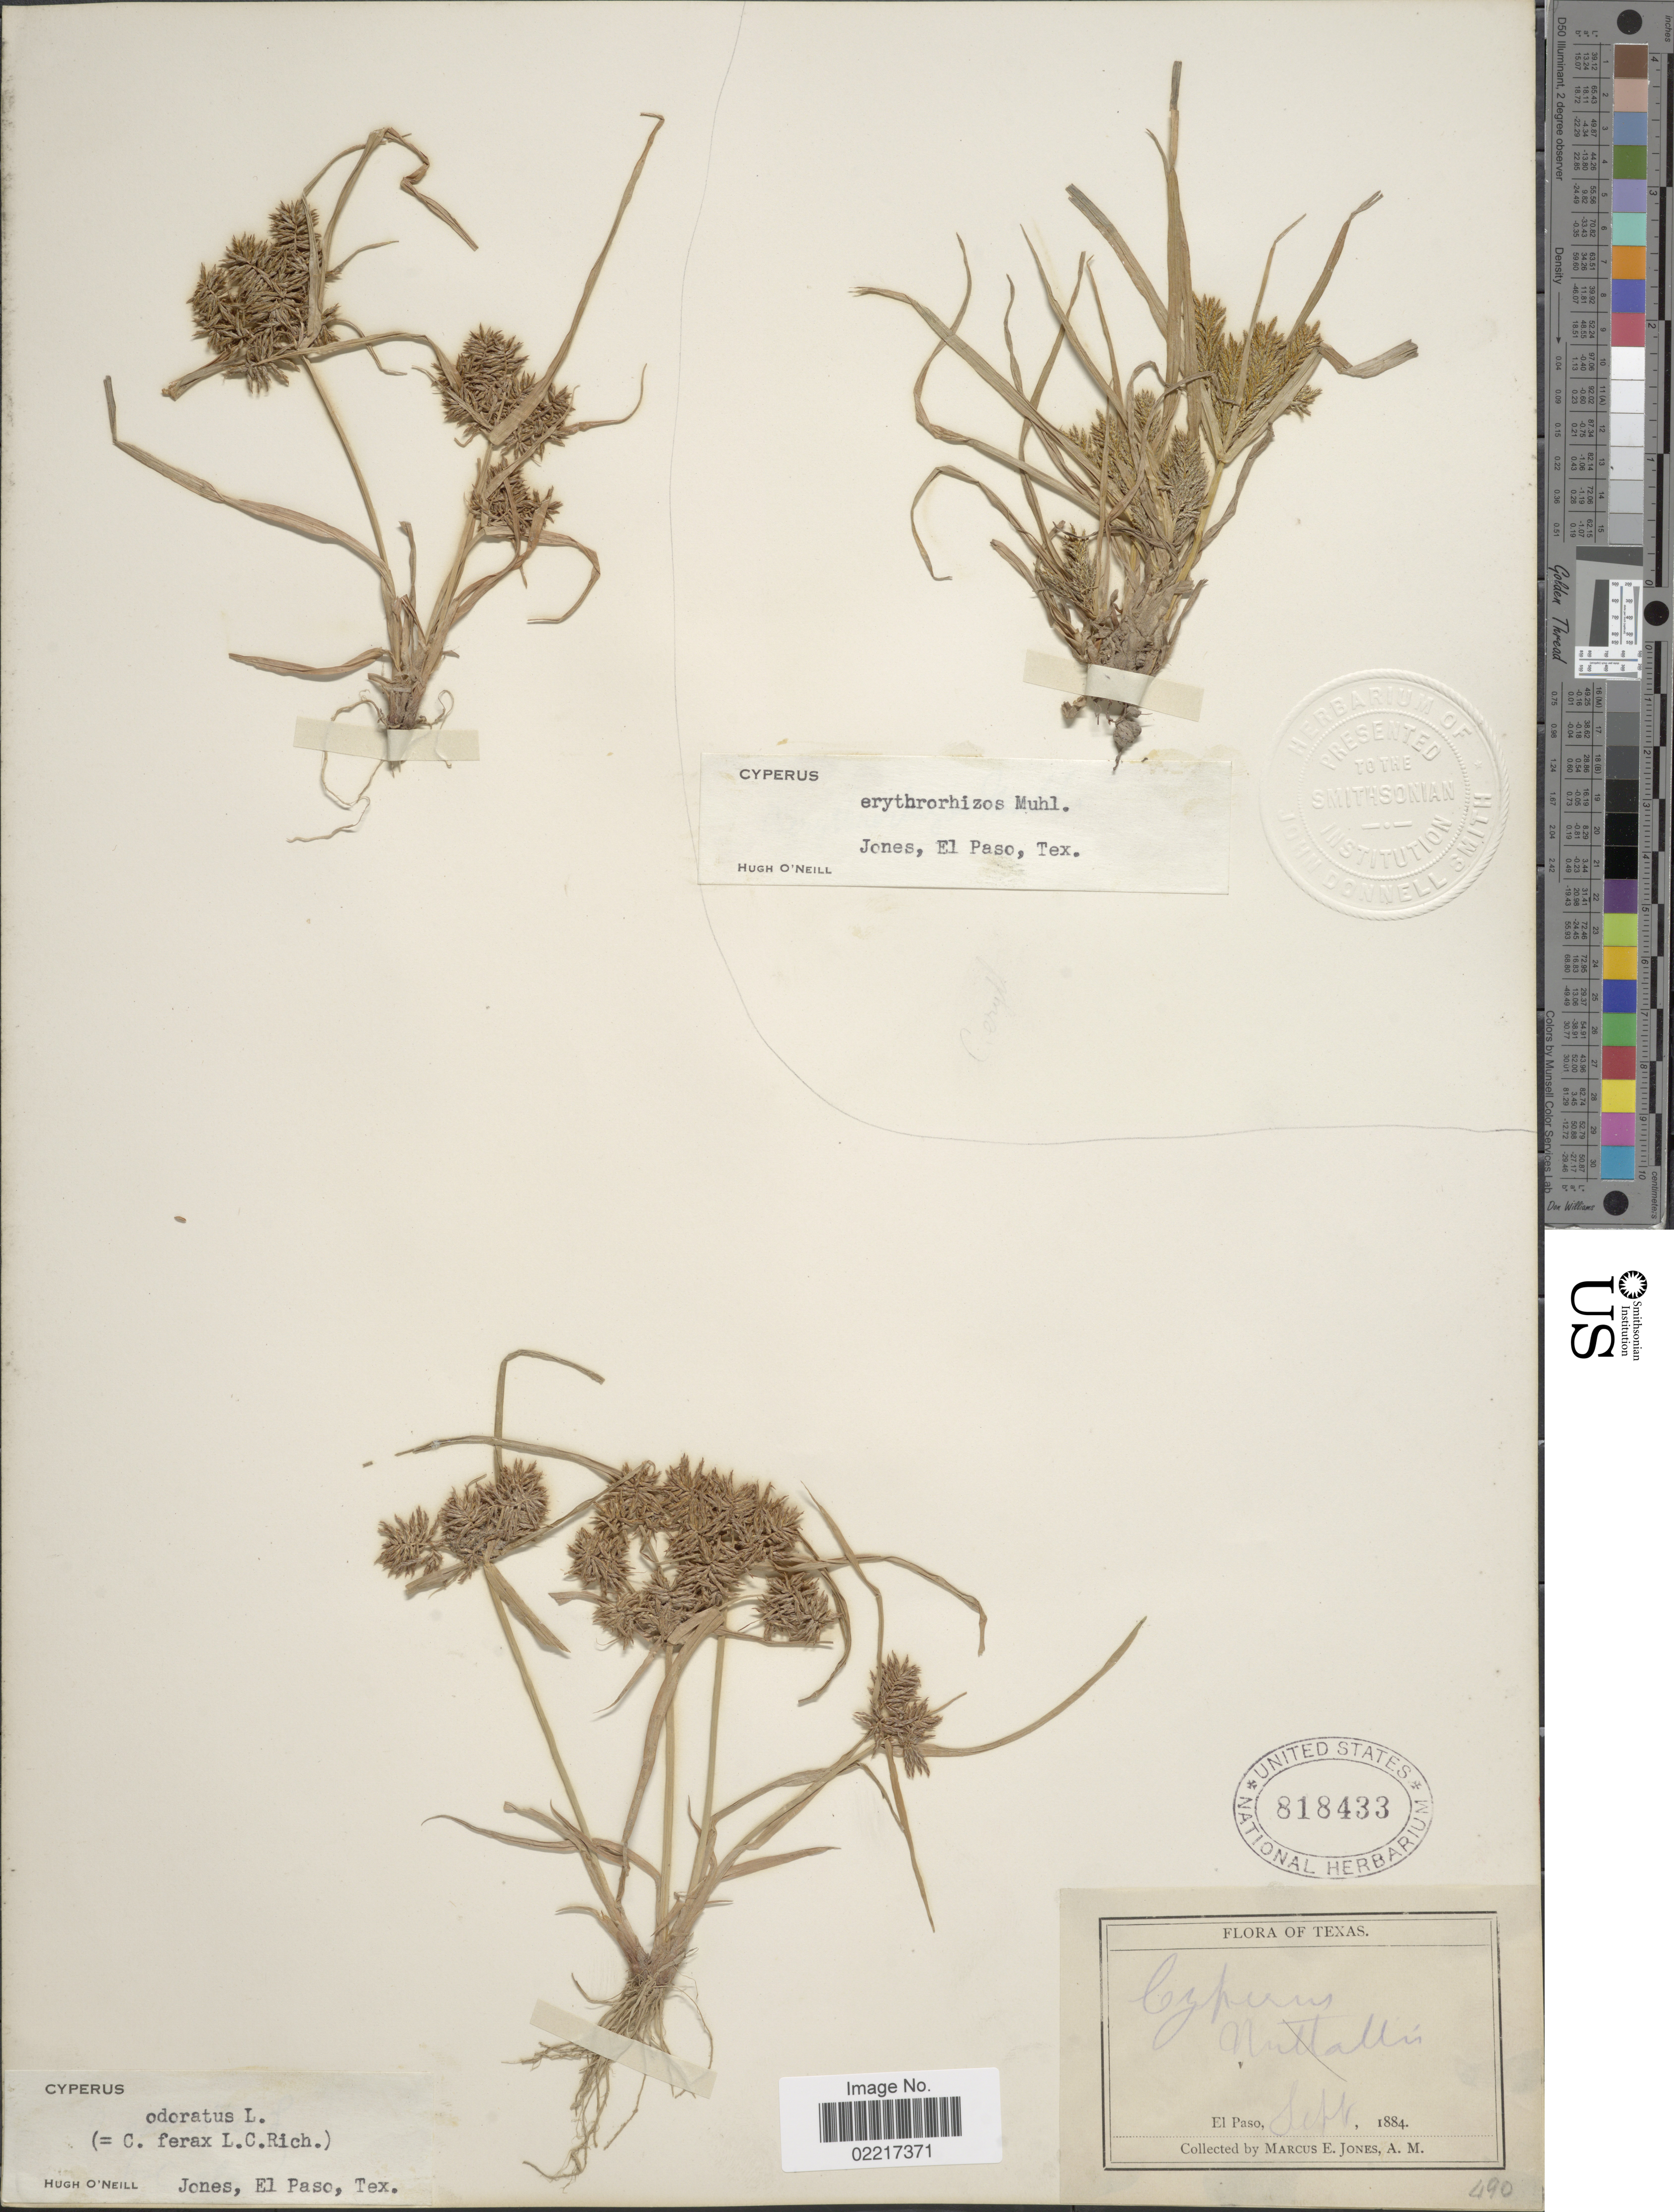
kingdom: Plantae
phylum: Tracheophyta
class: Liliopsida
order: Poales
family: Cyperaceae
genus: Cyperus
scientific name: Cyperus odoratus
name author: L.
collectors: M. E. Jones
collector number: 490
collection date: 1884-09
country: United States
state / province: Texas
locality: El Paso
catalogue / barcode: US 818433